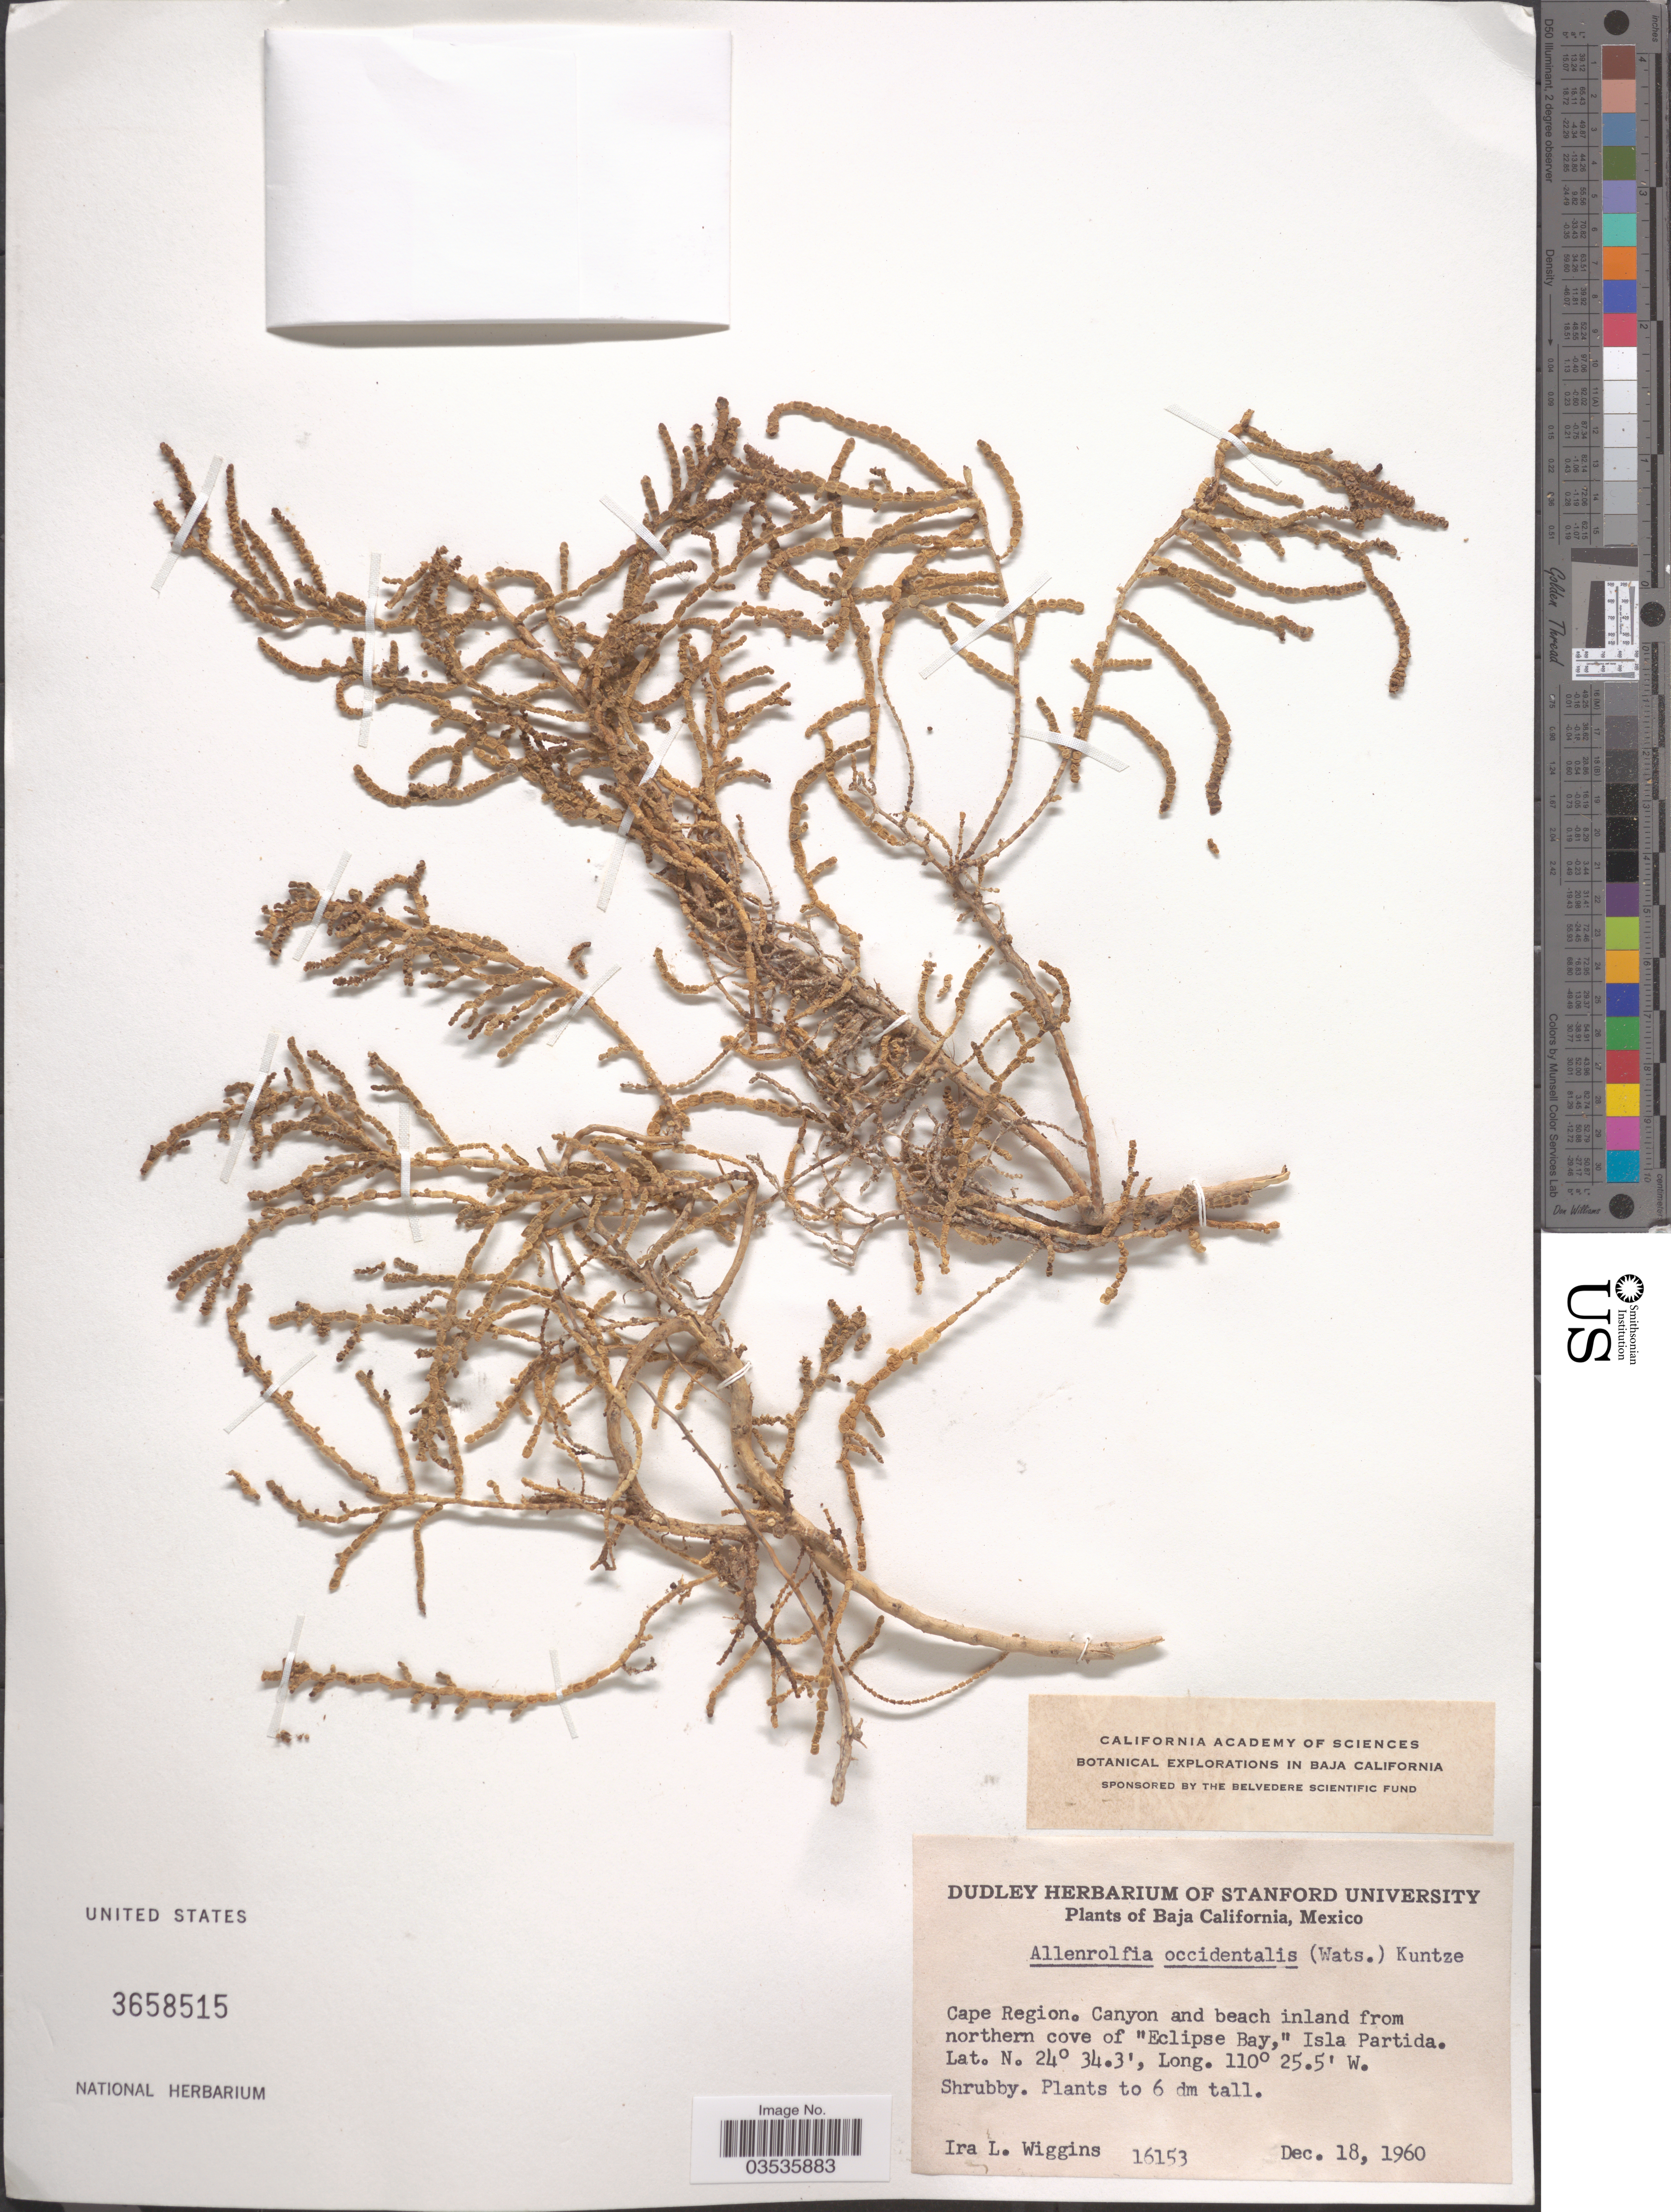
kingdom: Plantae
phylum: Tracheophyta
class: Magnoliopsida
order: Caryophyllales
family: Amaranthaceae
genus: Allenrolfea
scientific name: Allenrolfea occidentalis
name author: (S. Watson) Kuntze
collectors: I. L. Wiggins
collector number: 16153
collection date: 1960-12-18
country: Mexico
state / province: Baja California Sur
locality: Cape Region. Canyon and beach inland from northern cove of "Eclipse Bay," Isla Partida.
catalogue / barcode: US 3658515